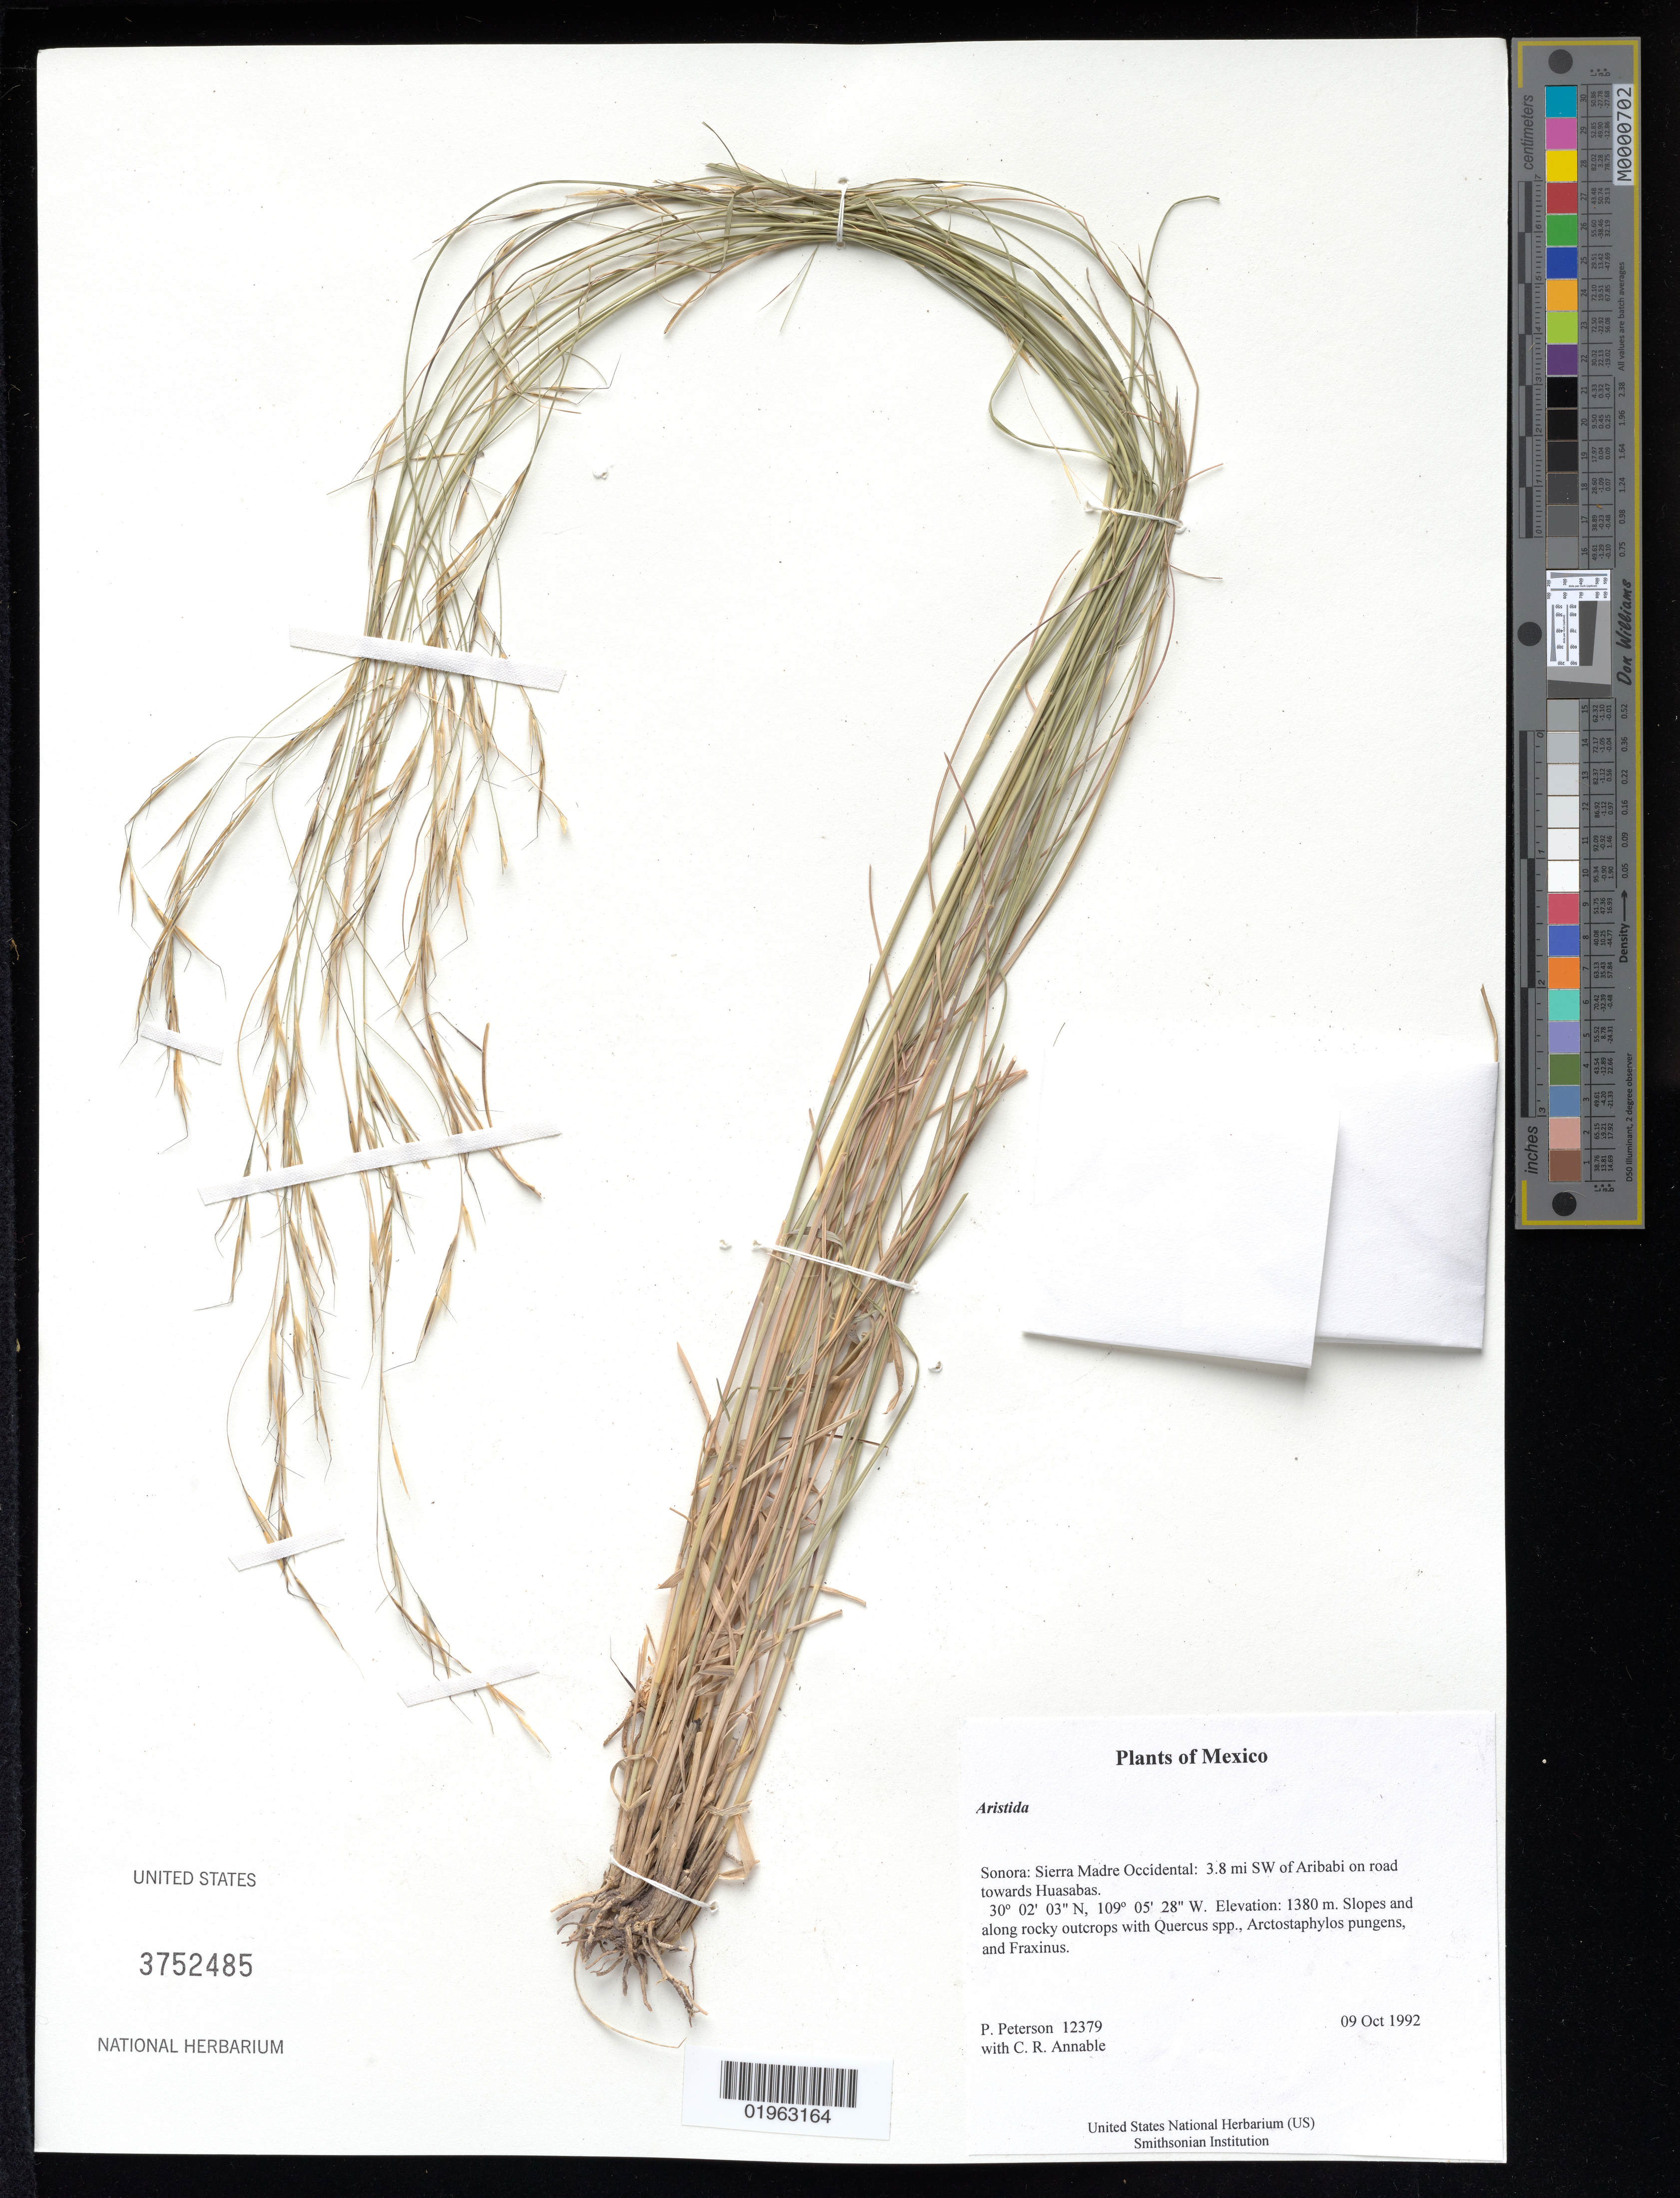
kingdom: Plantae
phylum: Tracheophyta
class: Liliopsida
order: Poales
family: Poaceae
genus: Aristida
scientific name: Aristida sp.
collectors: P. M. Peterson & C. R. Annable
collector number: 12379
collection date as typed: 09 Oct 1992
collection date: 1992-10-09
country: Mexico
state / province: Sonora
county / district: Sierra Madre Occidental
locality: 3.8 mi SW of Aribabi on road towards Huasabas.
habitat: Slopes and along rocky outcrops with Quercus spp., Arctostaphylos pungens, and Fraxinus.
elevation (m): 1380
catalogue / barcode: US 3752485